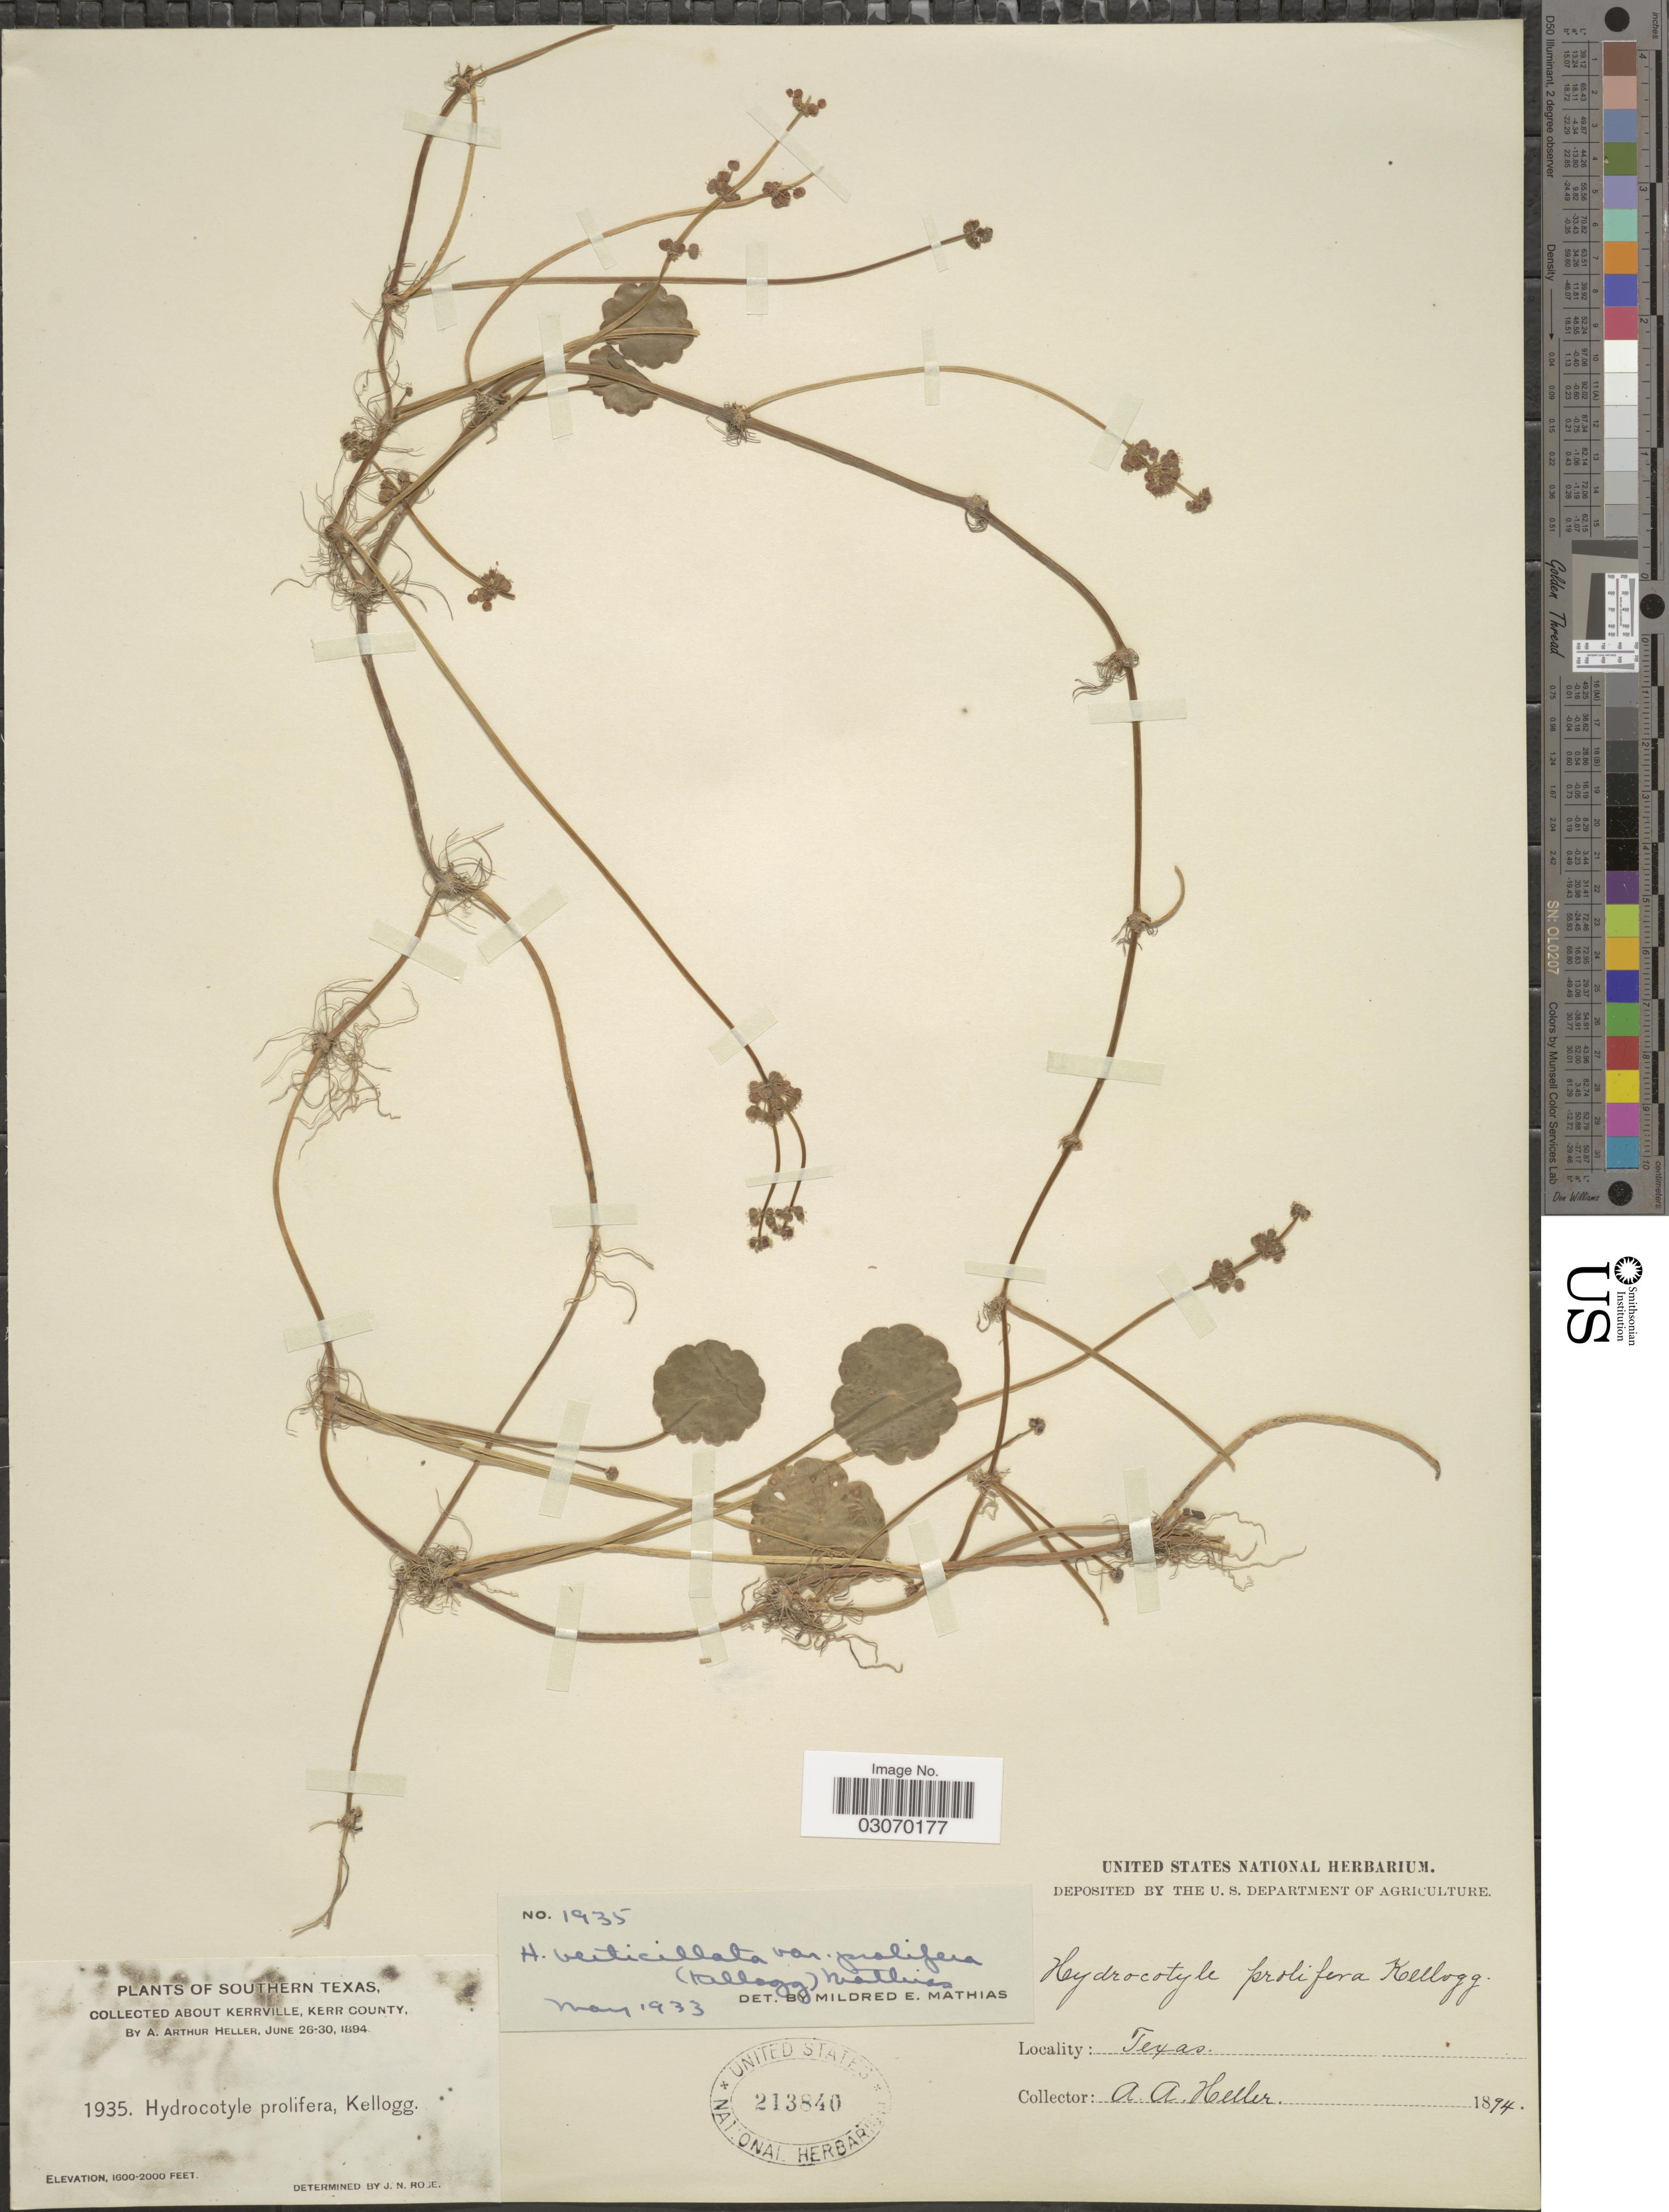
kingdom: Plantae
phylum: Tracheophyta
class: Magnoliopsida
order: Apiales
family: Araliaceae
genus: Hydrocotyle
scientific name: Hydrocotyle verticillata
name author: Thunb.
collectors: A. A. Heller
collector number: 1935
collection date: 1894-06-26/1894-06-30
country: United States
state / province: Texas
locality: Southern Texas. About Kerrville, Kerr County.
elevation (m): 488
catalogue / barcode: US 213840